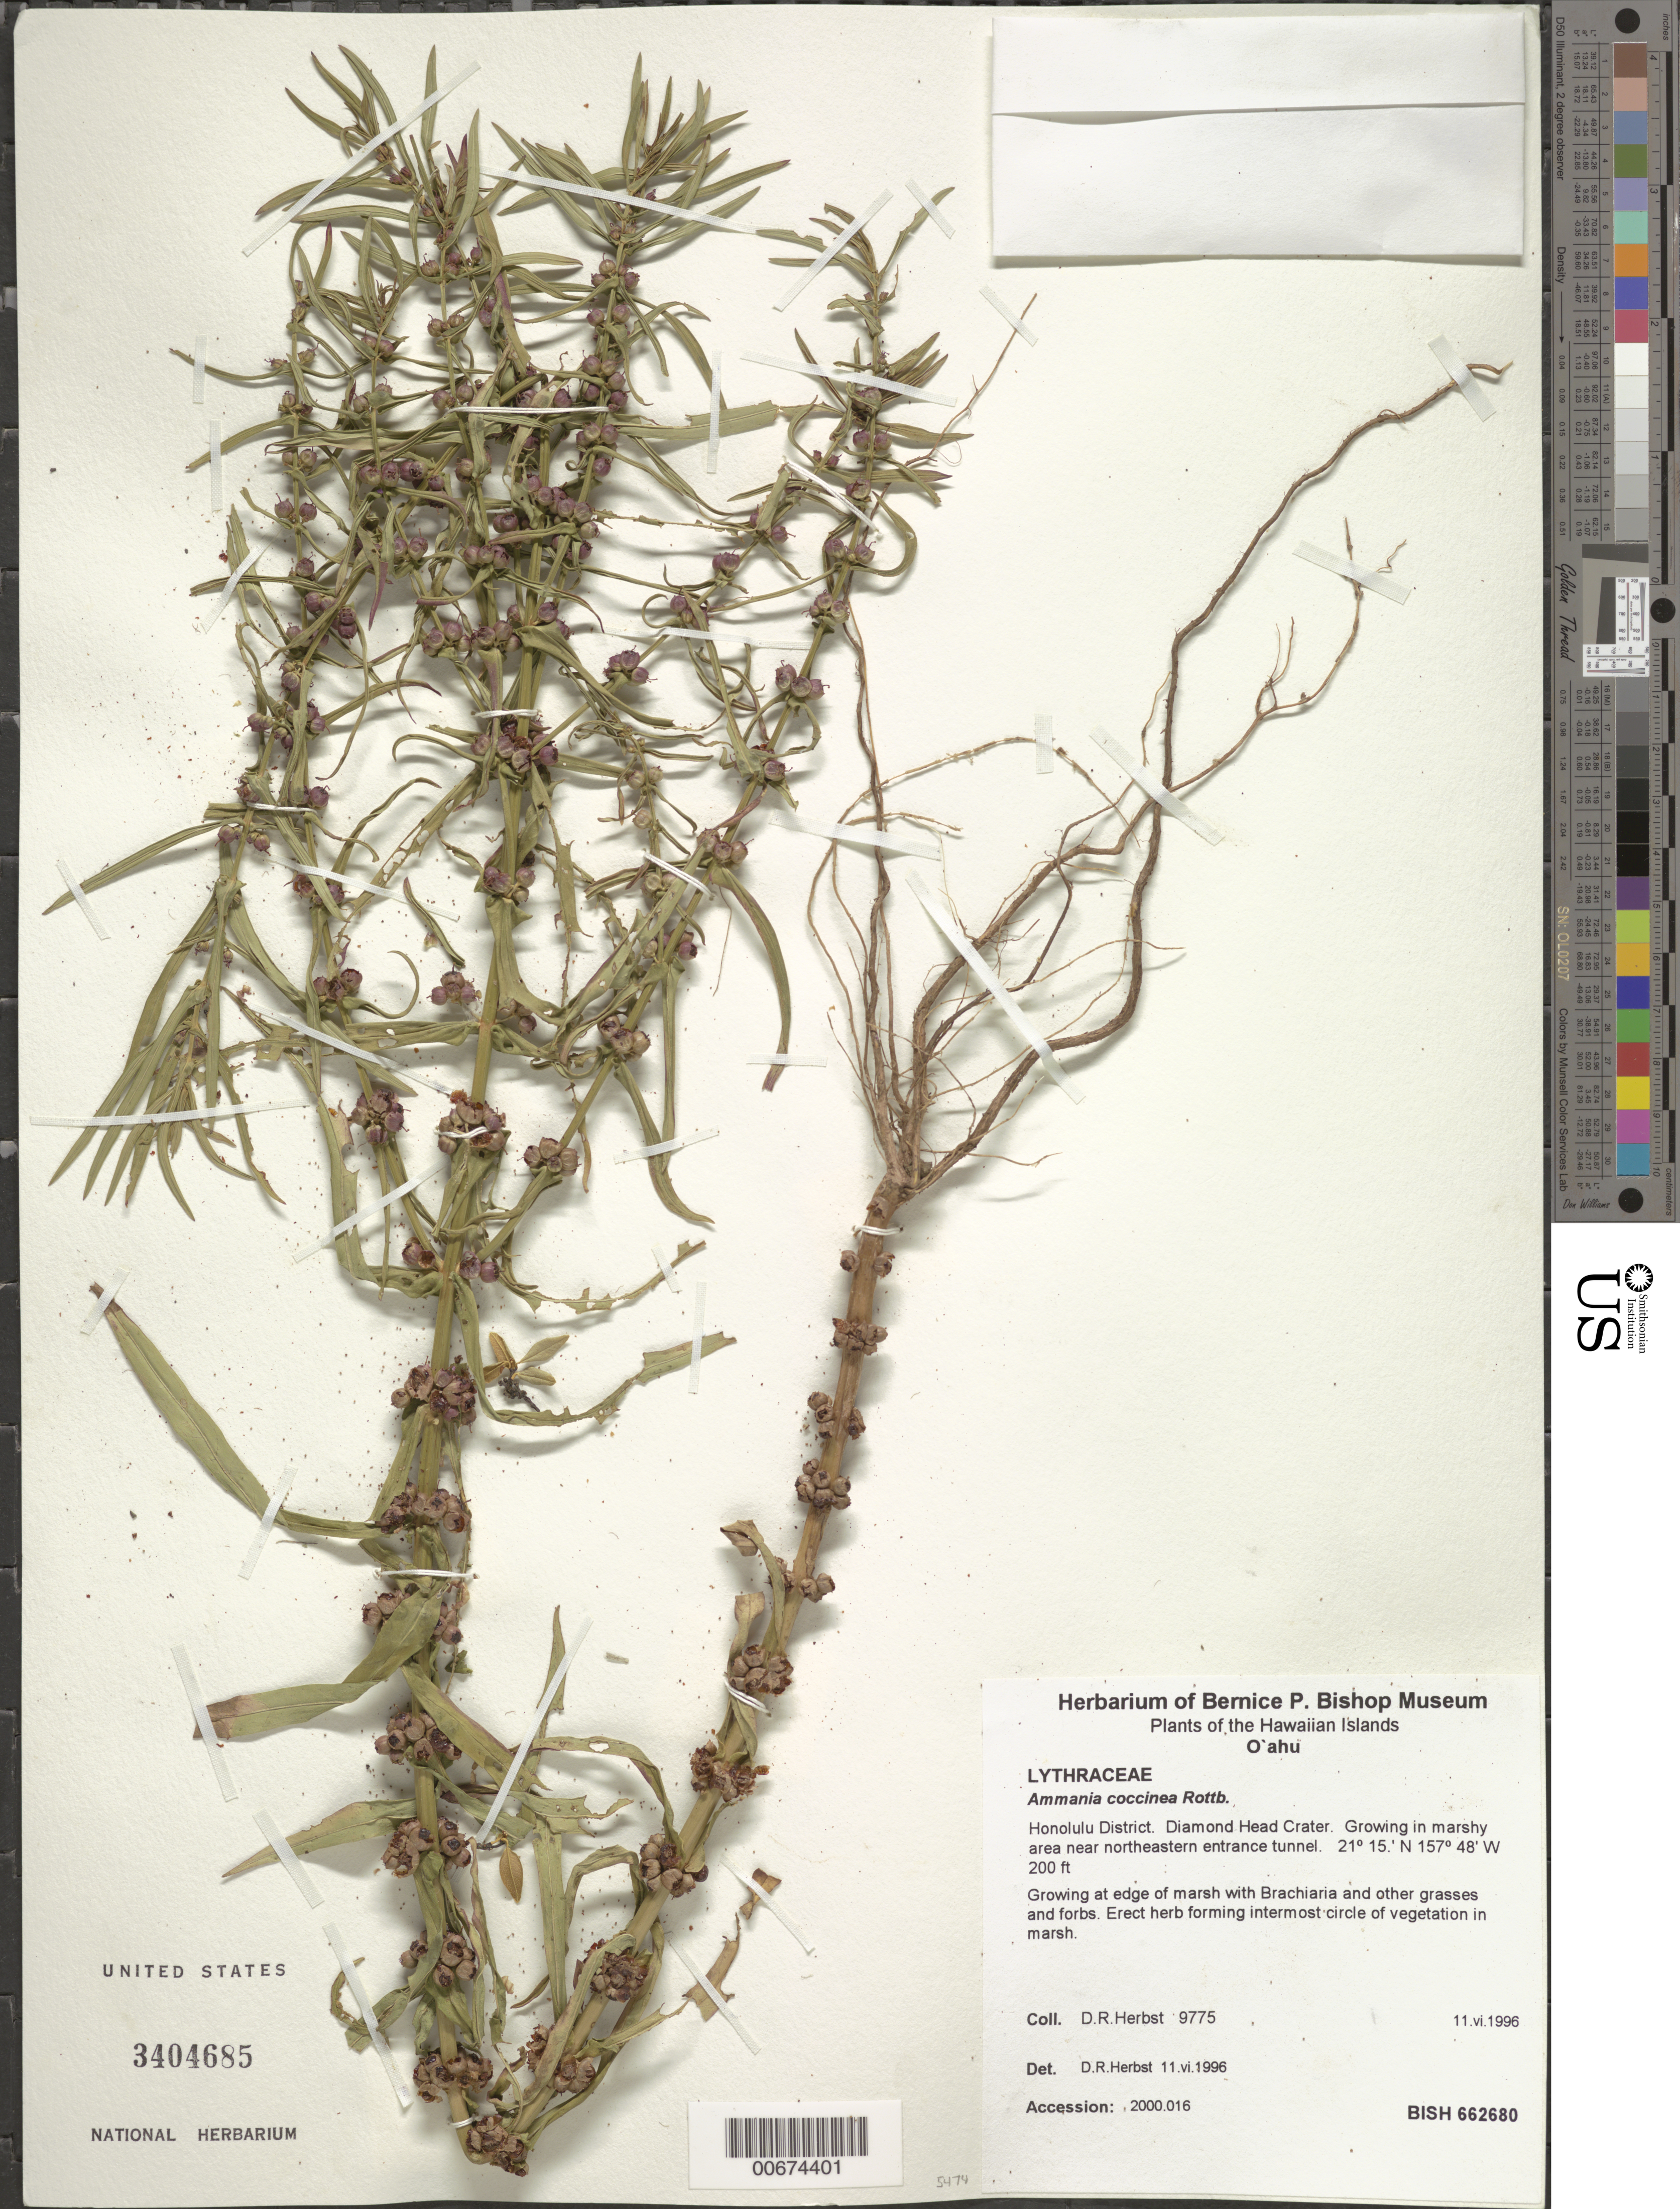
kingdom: Plantae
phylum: Tracheophyta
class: Magnoliopsida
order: Myrtales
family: Lythraceae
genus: Ammannia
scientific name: Ammannia coccinea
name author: Rottb.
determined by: Herbst, D. R.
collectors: D. R. Herbst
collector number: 9775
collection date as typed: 11 Jun 1996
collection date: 1996-06-11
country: United States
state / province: Hawaii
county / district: Honolulu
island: Oahu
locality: Diamond Head Crater. Growing in marshy area near NE entrance tunnel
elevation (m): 61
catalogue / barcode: US 3404685